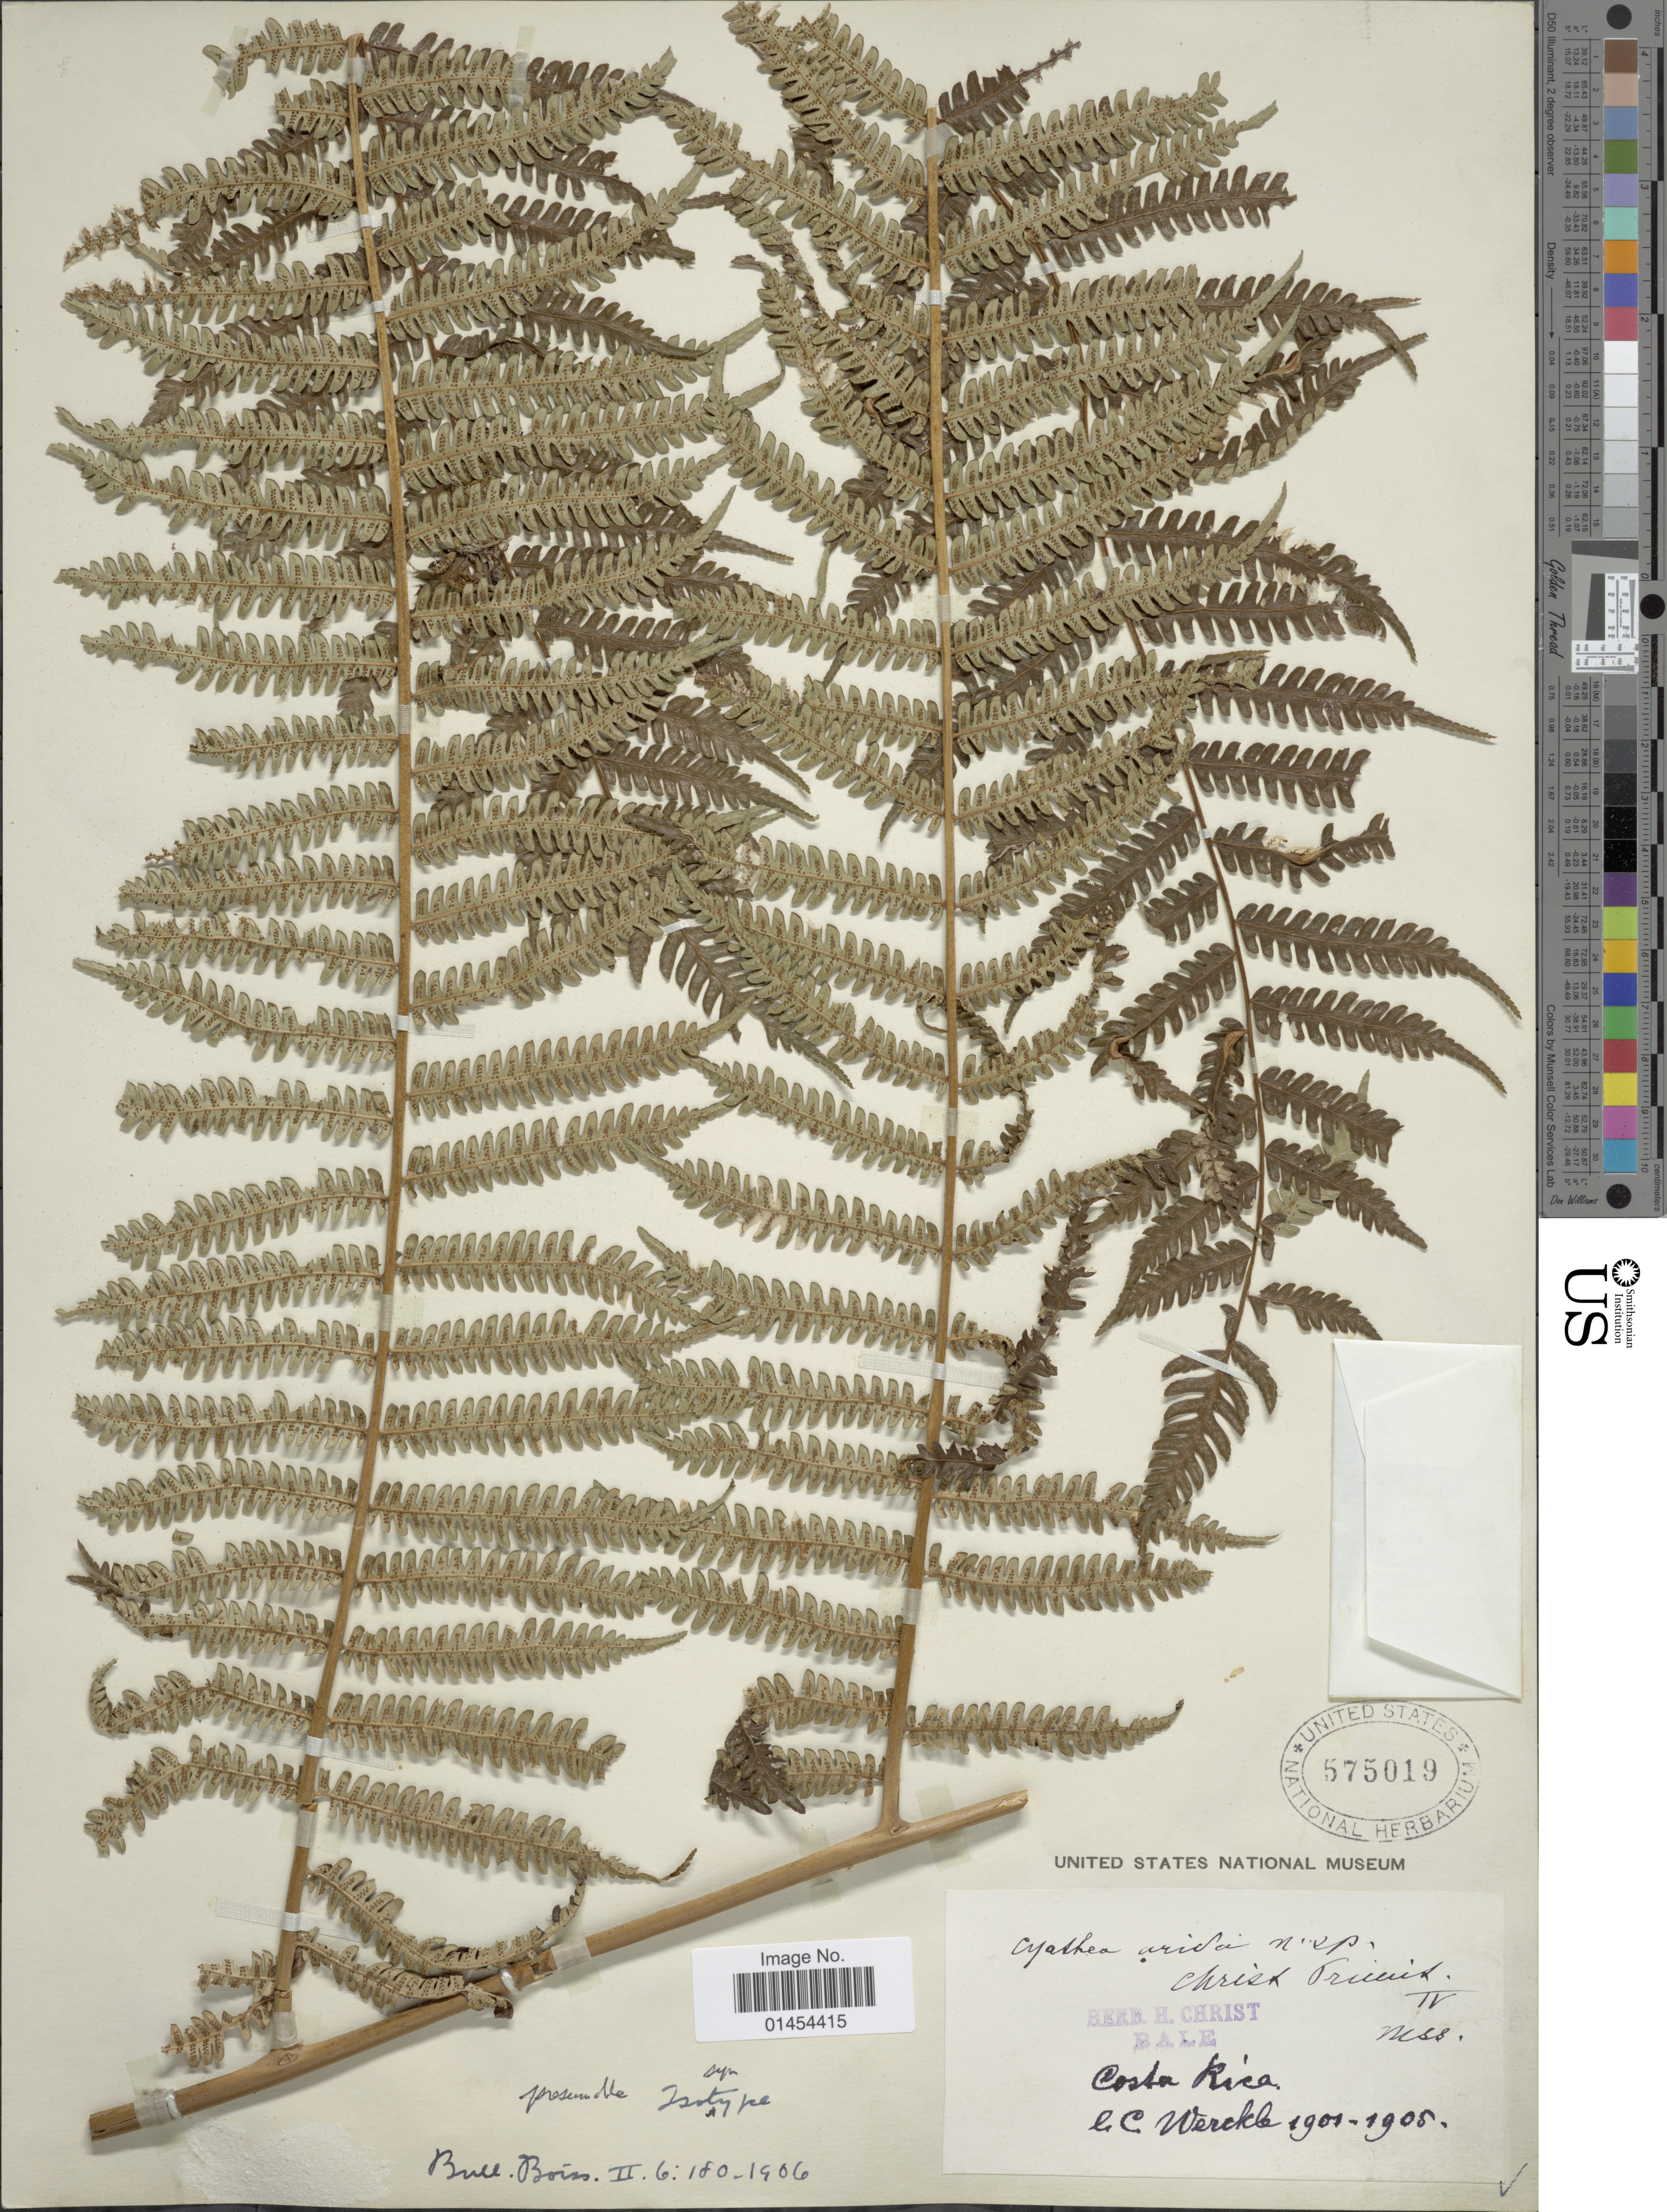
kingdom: Plantae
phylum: Tracheophyta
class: Polypodiopsida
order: Cyatheales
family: Cyatheaceae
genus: Alsophila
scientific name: Alsophila firma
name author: (Baker) D.S. Conant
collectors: C. C Wercklé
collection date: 1901/1905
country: Costa Rica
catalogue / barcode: US 575019